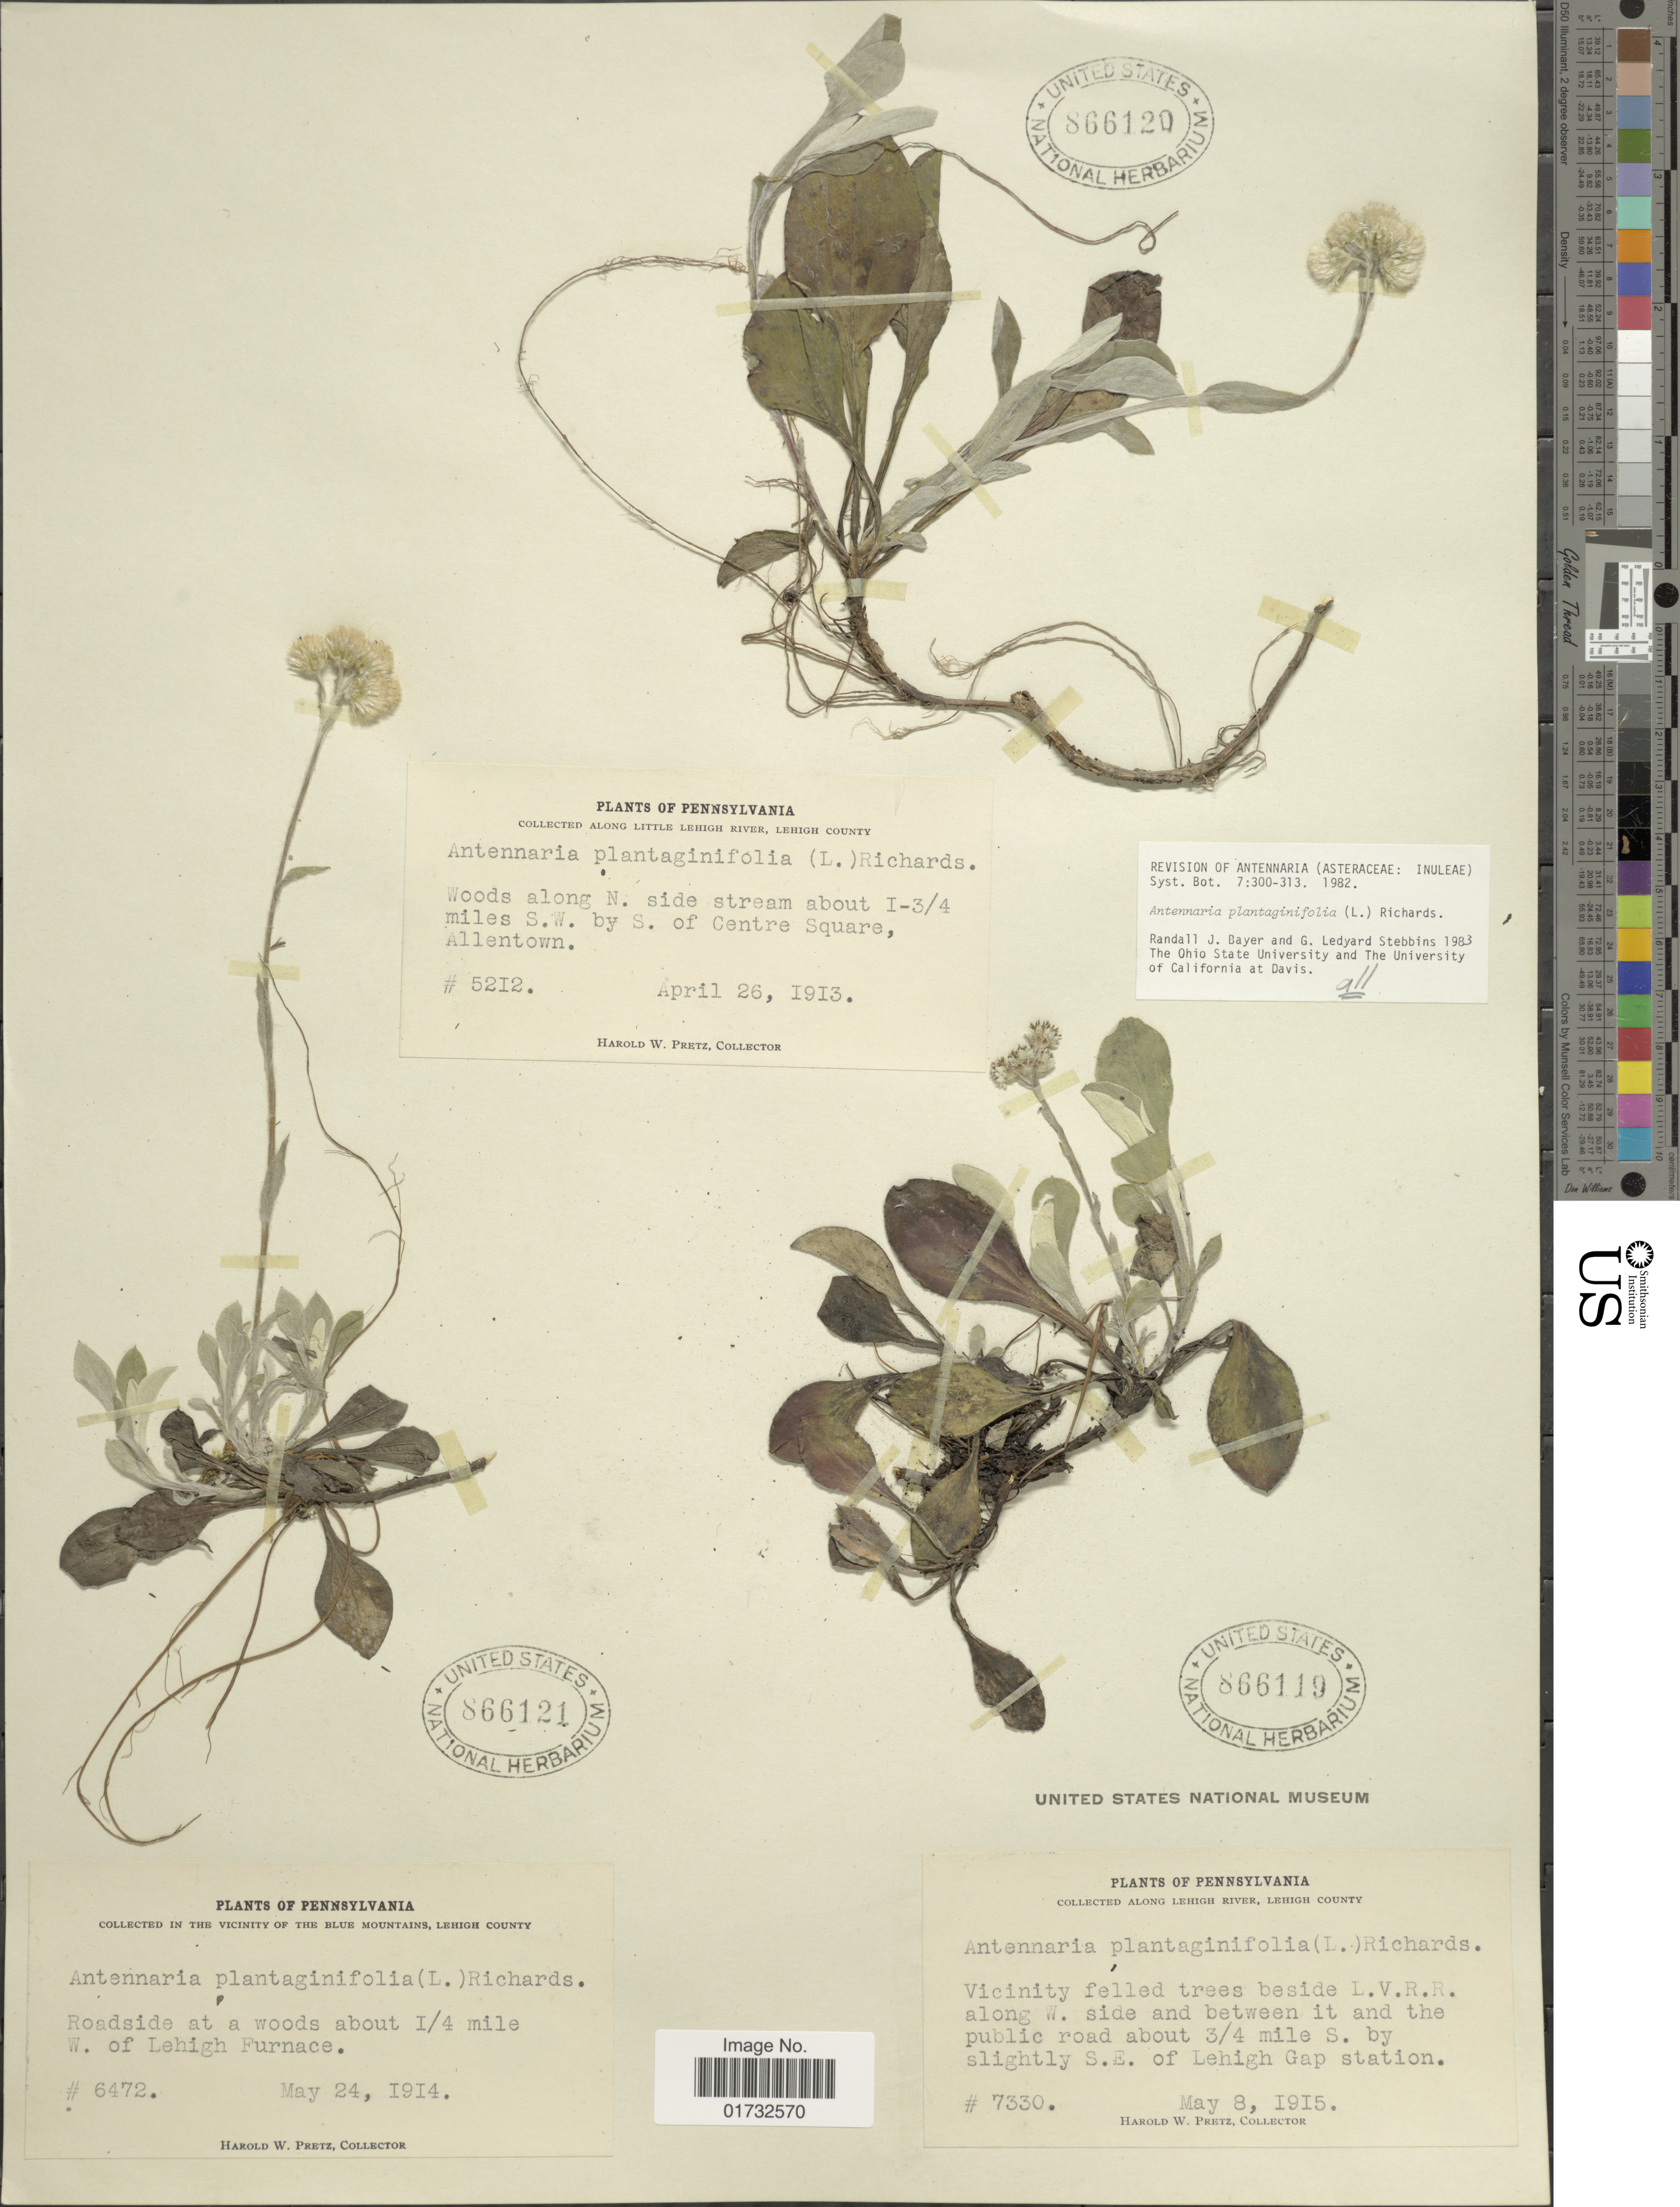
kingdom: Plantae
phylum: Tracheophyta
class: Magnoliopsida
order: Asterales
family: Asteraceae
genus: Antennaria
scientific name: Antennaria plantaginifolia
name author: (L.) Richardson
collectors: H. W. Pretz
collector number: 7330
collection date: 1915-05-08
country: United States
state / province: Pennsylvania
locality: Along Lehigh River, Lehigh County. Vicinity felled trees beside L.V.R.R. along W. side and between it and the public road about 3/4 mile S. by slightly S.E. of Lehigh Gap station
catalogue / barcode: US 866119